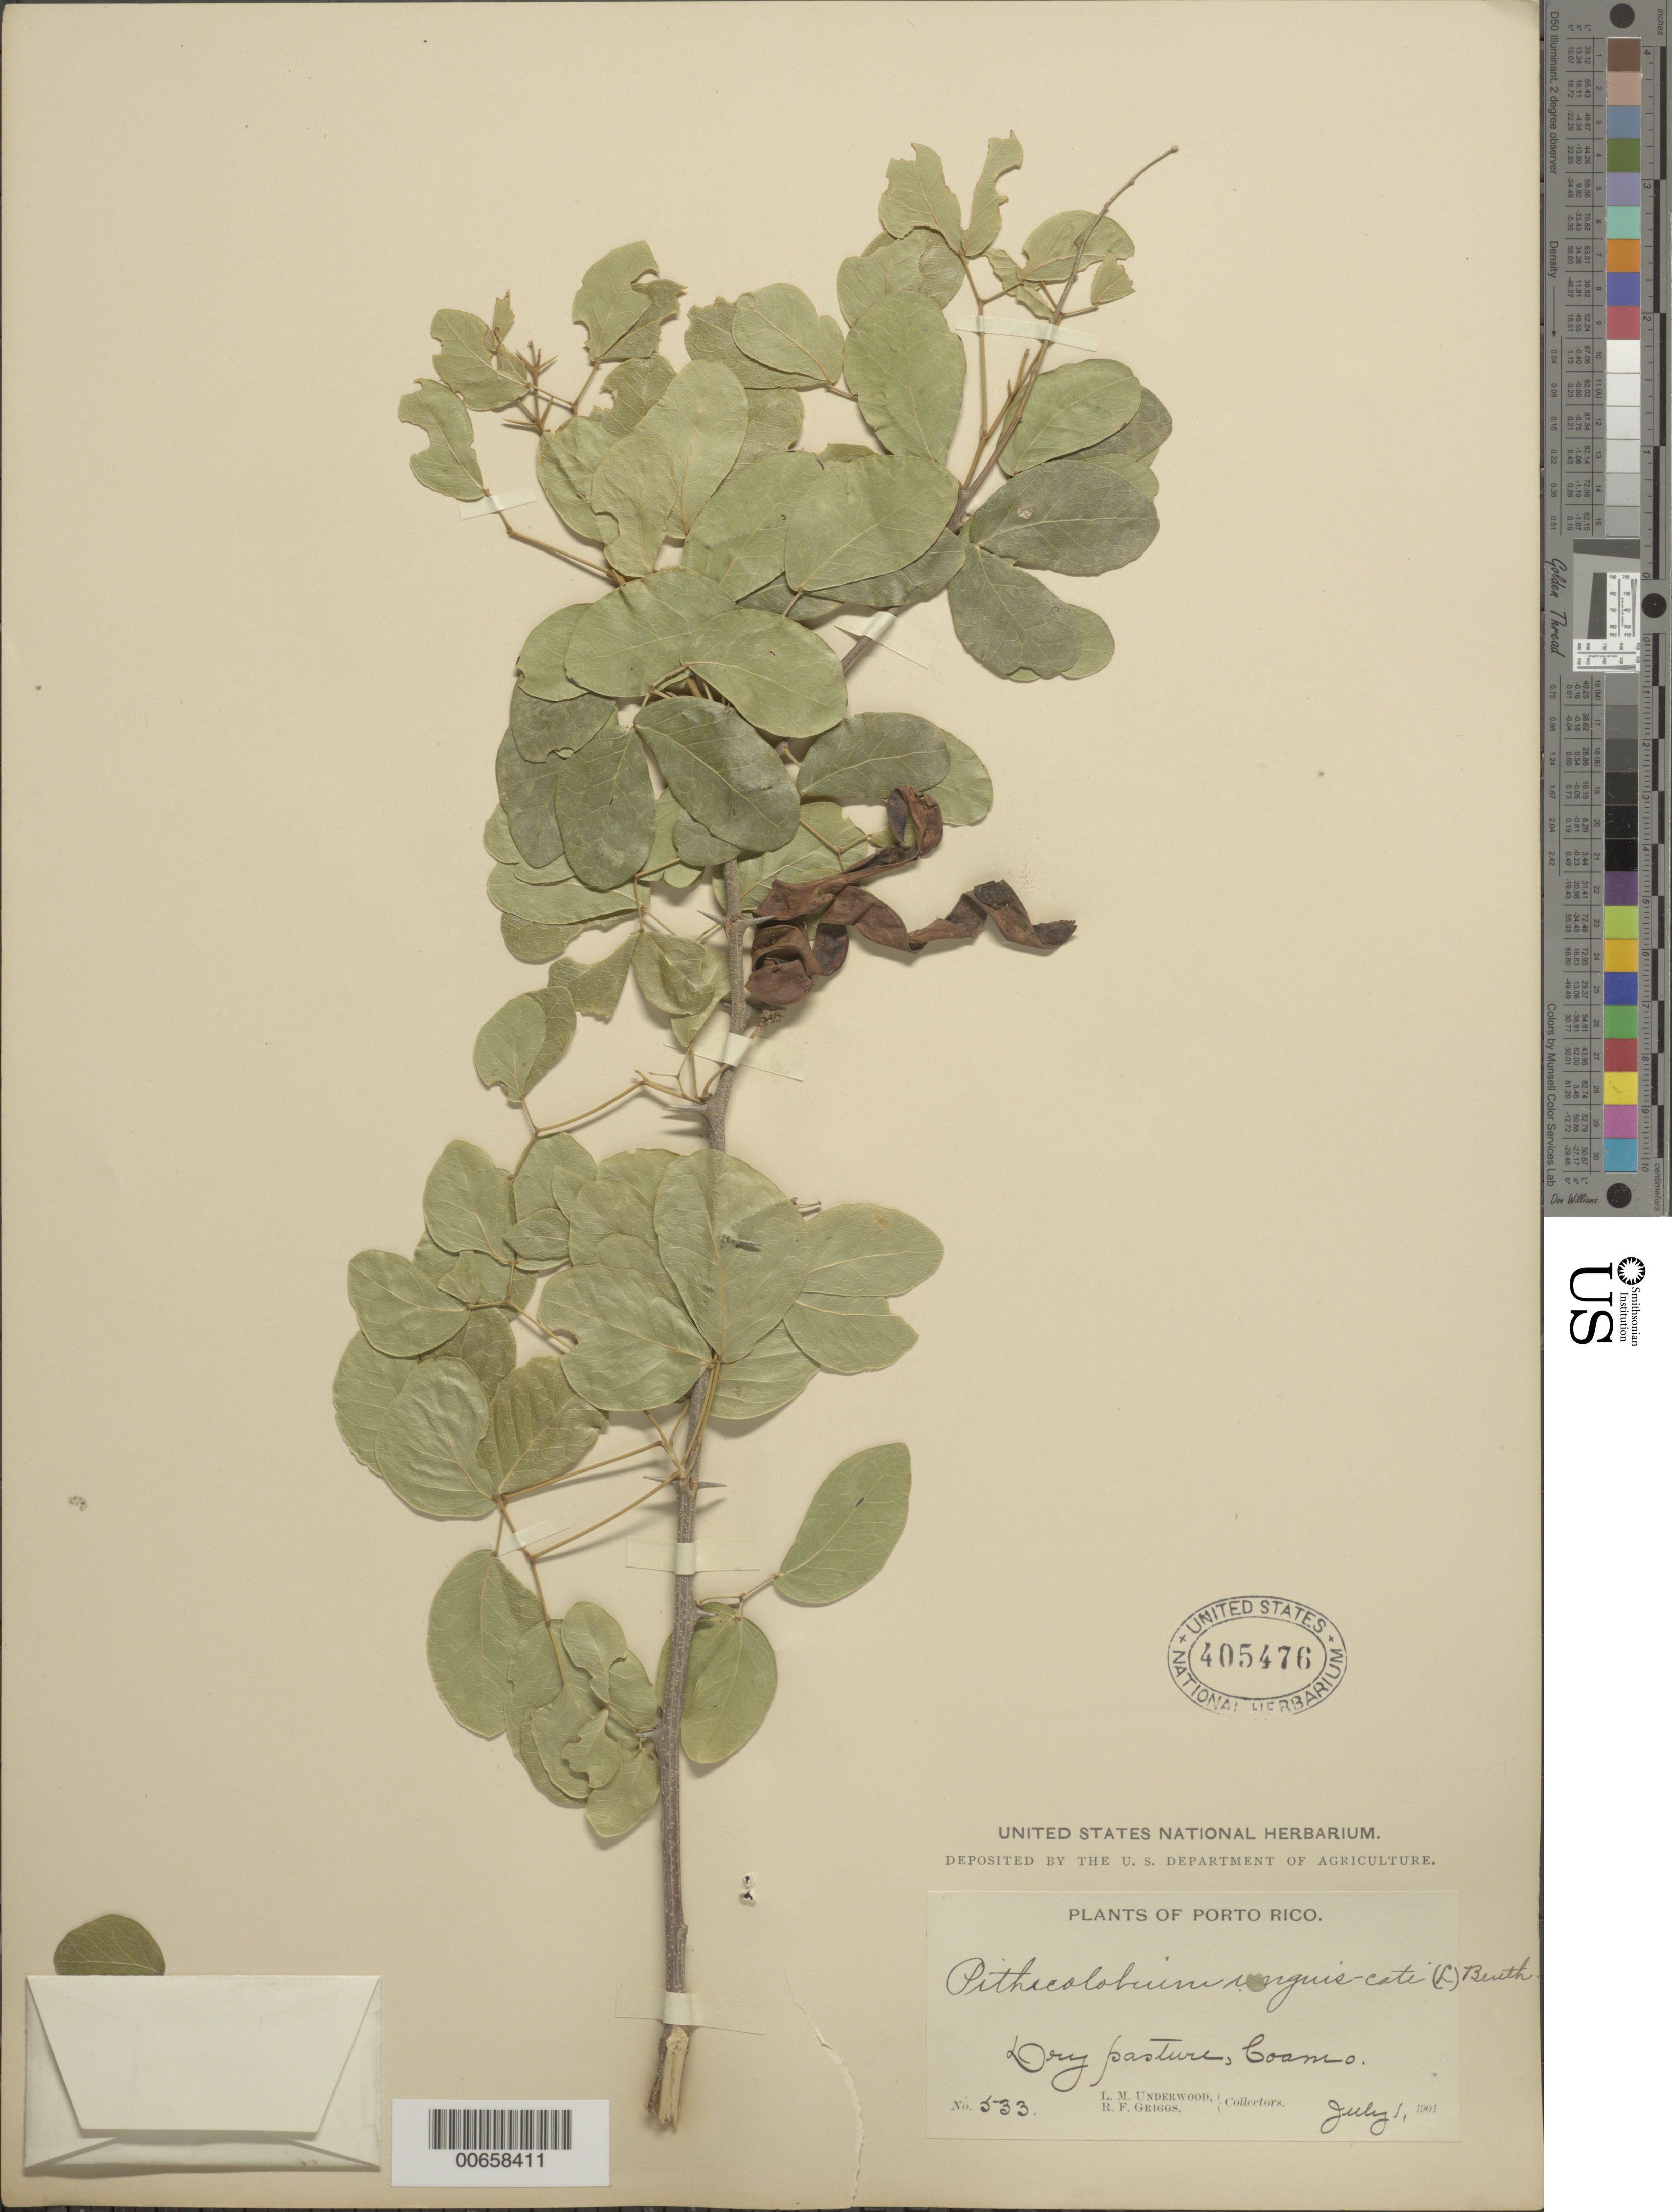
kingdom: Plantae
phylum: Tracheophyta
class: Magnoliopsida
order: Fabales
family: Fabaceae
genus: Pithecellobium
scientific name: Pithecellobium unguis-cati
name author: (L.) Benth.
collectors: L. M. Underwood & R. F. Griggs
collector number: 533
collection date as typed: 01 Jul 1901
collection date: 1901-07-01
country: Puerto Rico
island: Greater Antilles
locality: Coamo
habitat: Dry pasture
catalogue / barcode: US 405476